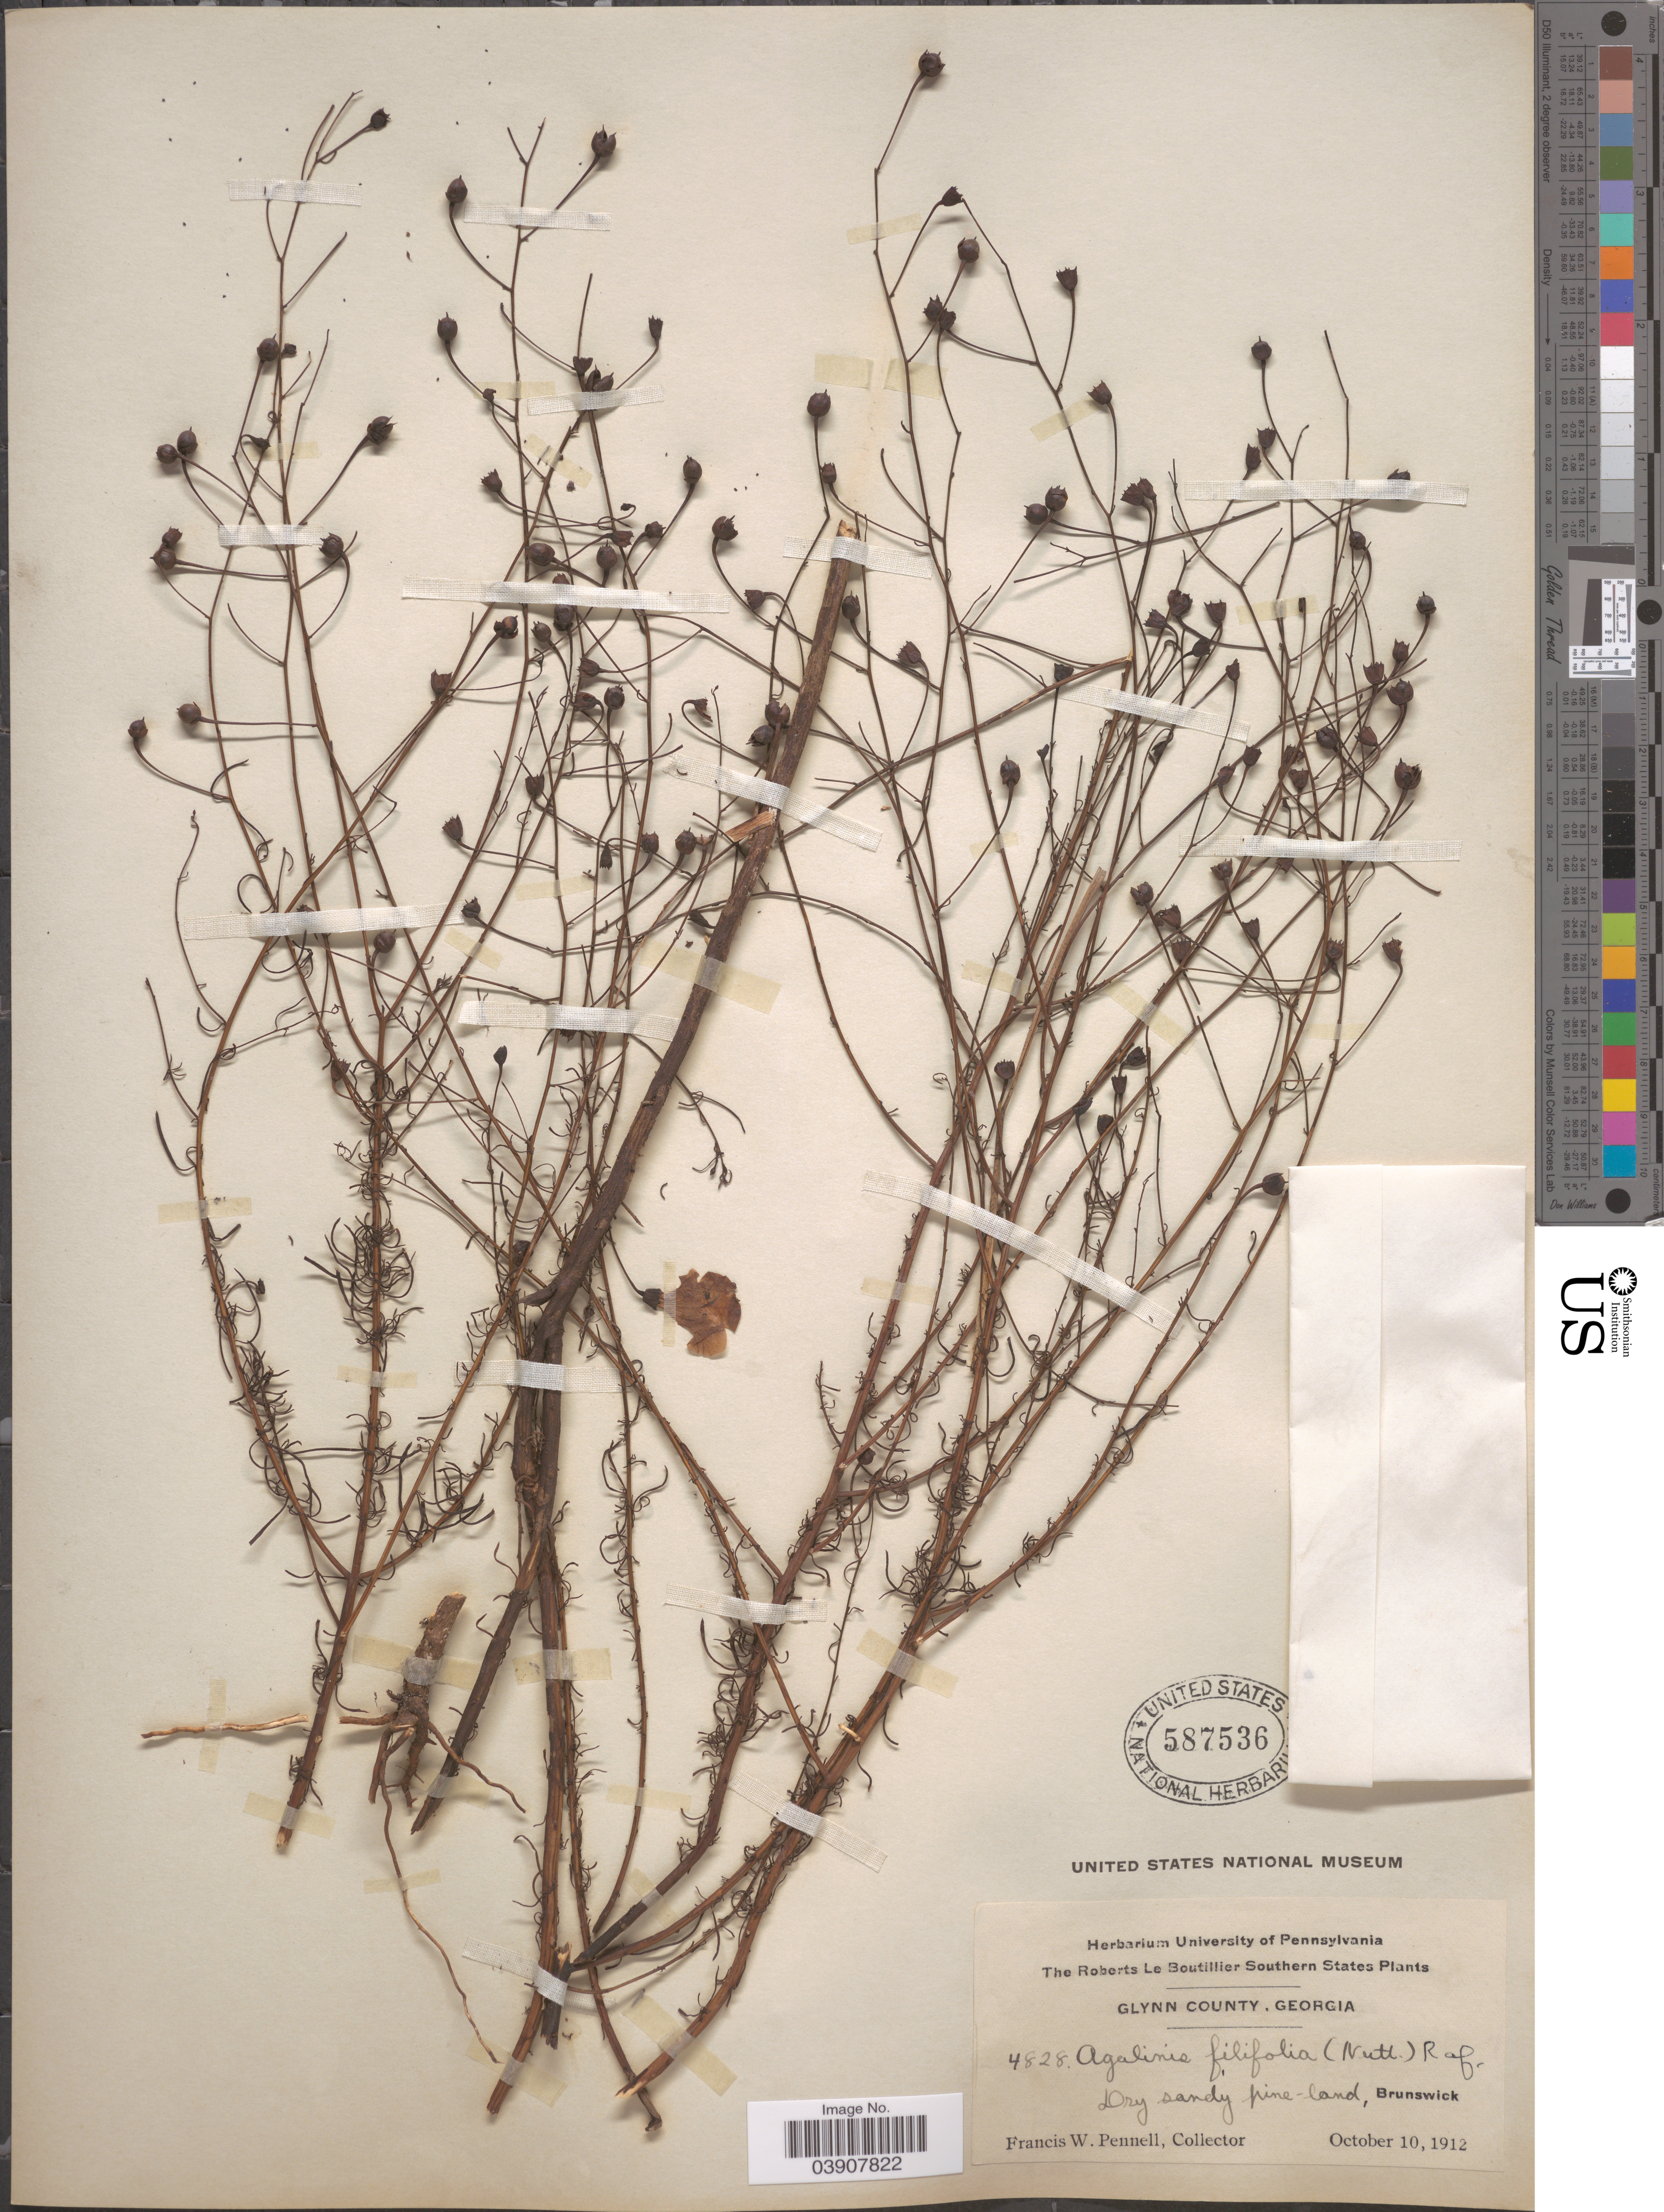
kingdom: Plantae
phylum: Tracheophyta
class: Magnoliopsida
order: Lamiales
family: Orobanchaceae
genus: Agalinis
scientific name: Agalinis filifolia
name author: Raf.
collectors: F. W. Pennell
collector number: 4828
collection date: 1912-10-10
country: United States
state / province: Georgia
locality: Southern States. Glynn County. Brunswick.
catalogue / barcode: US 587536